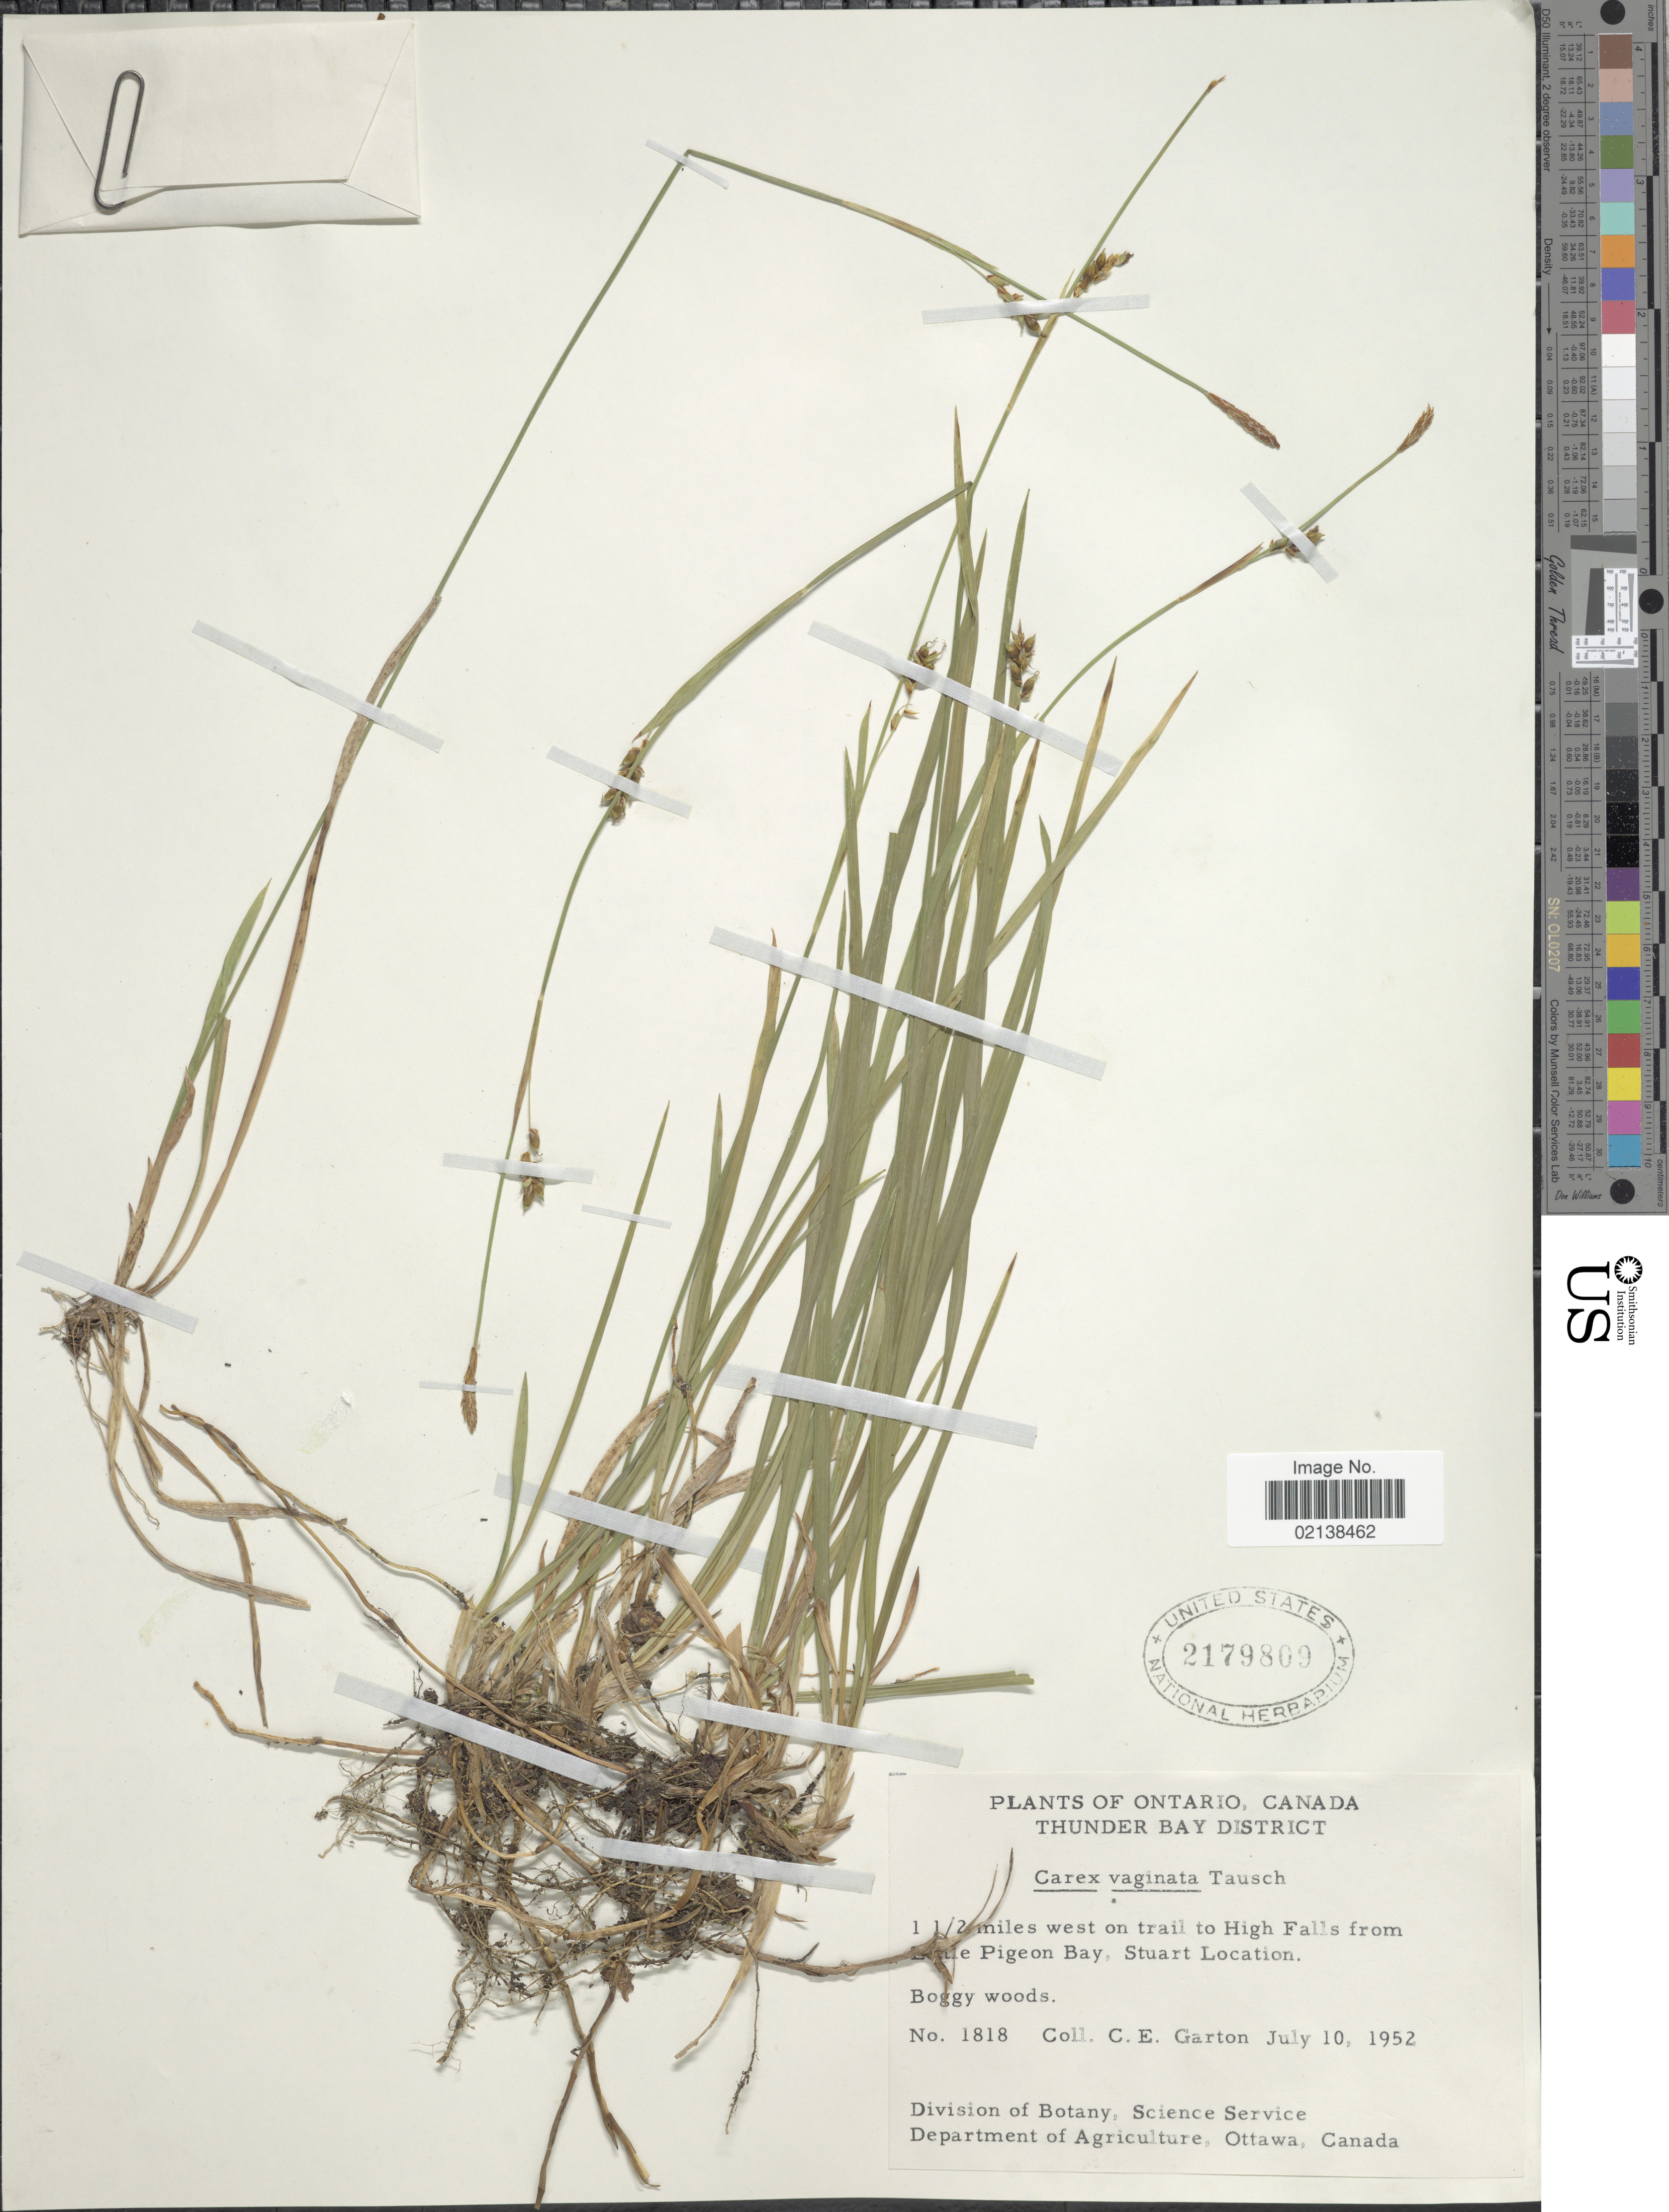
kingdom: Plantae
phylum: Tracheophyta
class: Liliopsida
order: Poales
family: Cyperaceae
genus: Carex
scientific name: Carex vaginata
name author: Tausch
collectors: C. E. Garton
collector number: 1818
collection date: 1952-07-10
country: Canada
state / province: Ontario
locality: Thunder Bay District, 1 1/2 miles west on trail to High Falls from Little Pigeon Bay, Stuart Location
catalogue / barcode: US 2179809